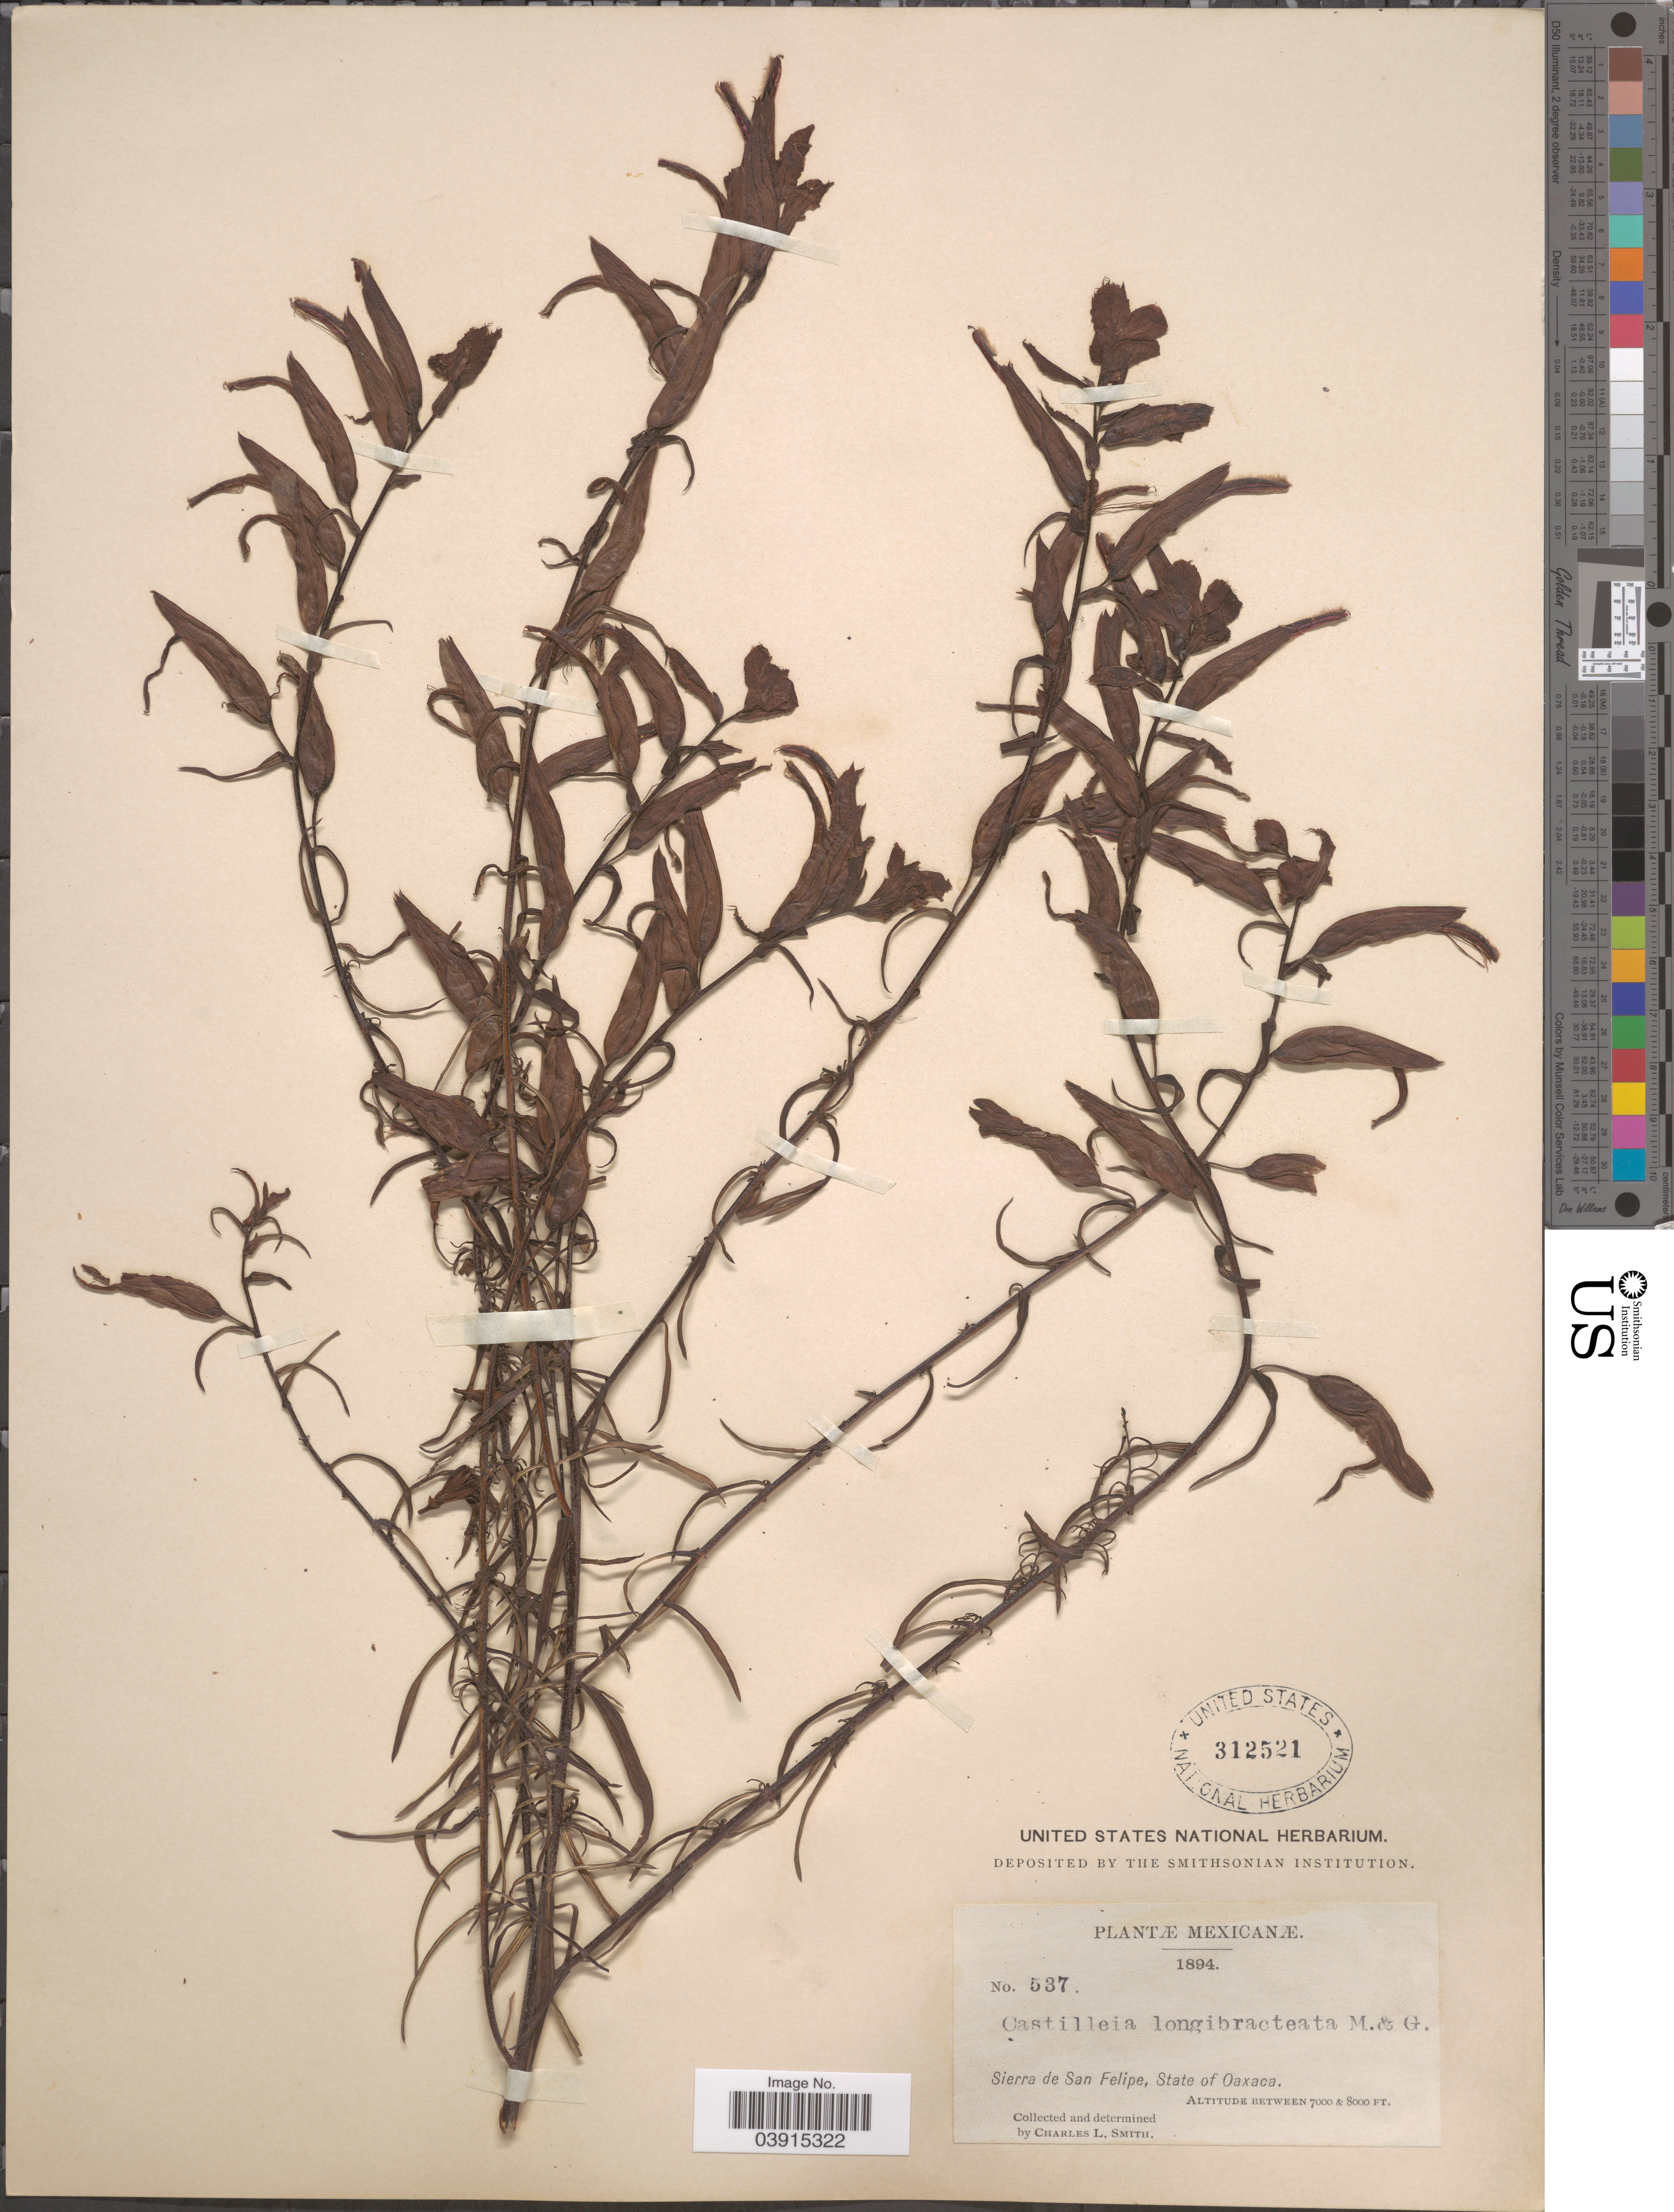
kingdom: Plantae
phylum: Tracheophyta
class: Magnoliopsida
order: Lamiales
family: Orobanchaceae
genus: Castilleja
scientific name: Castilleja longibracteata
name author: M. Martens & Galeotti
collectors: C. L. Smith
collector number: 537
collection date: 1894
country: Mexico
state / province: Oaxaca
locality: Sierra de San Felipe.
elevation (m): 2134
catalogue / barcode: US 312521